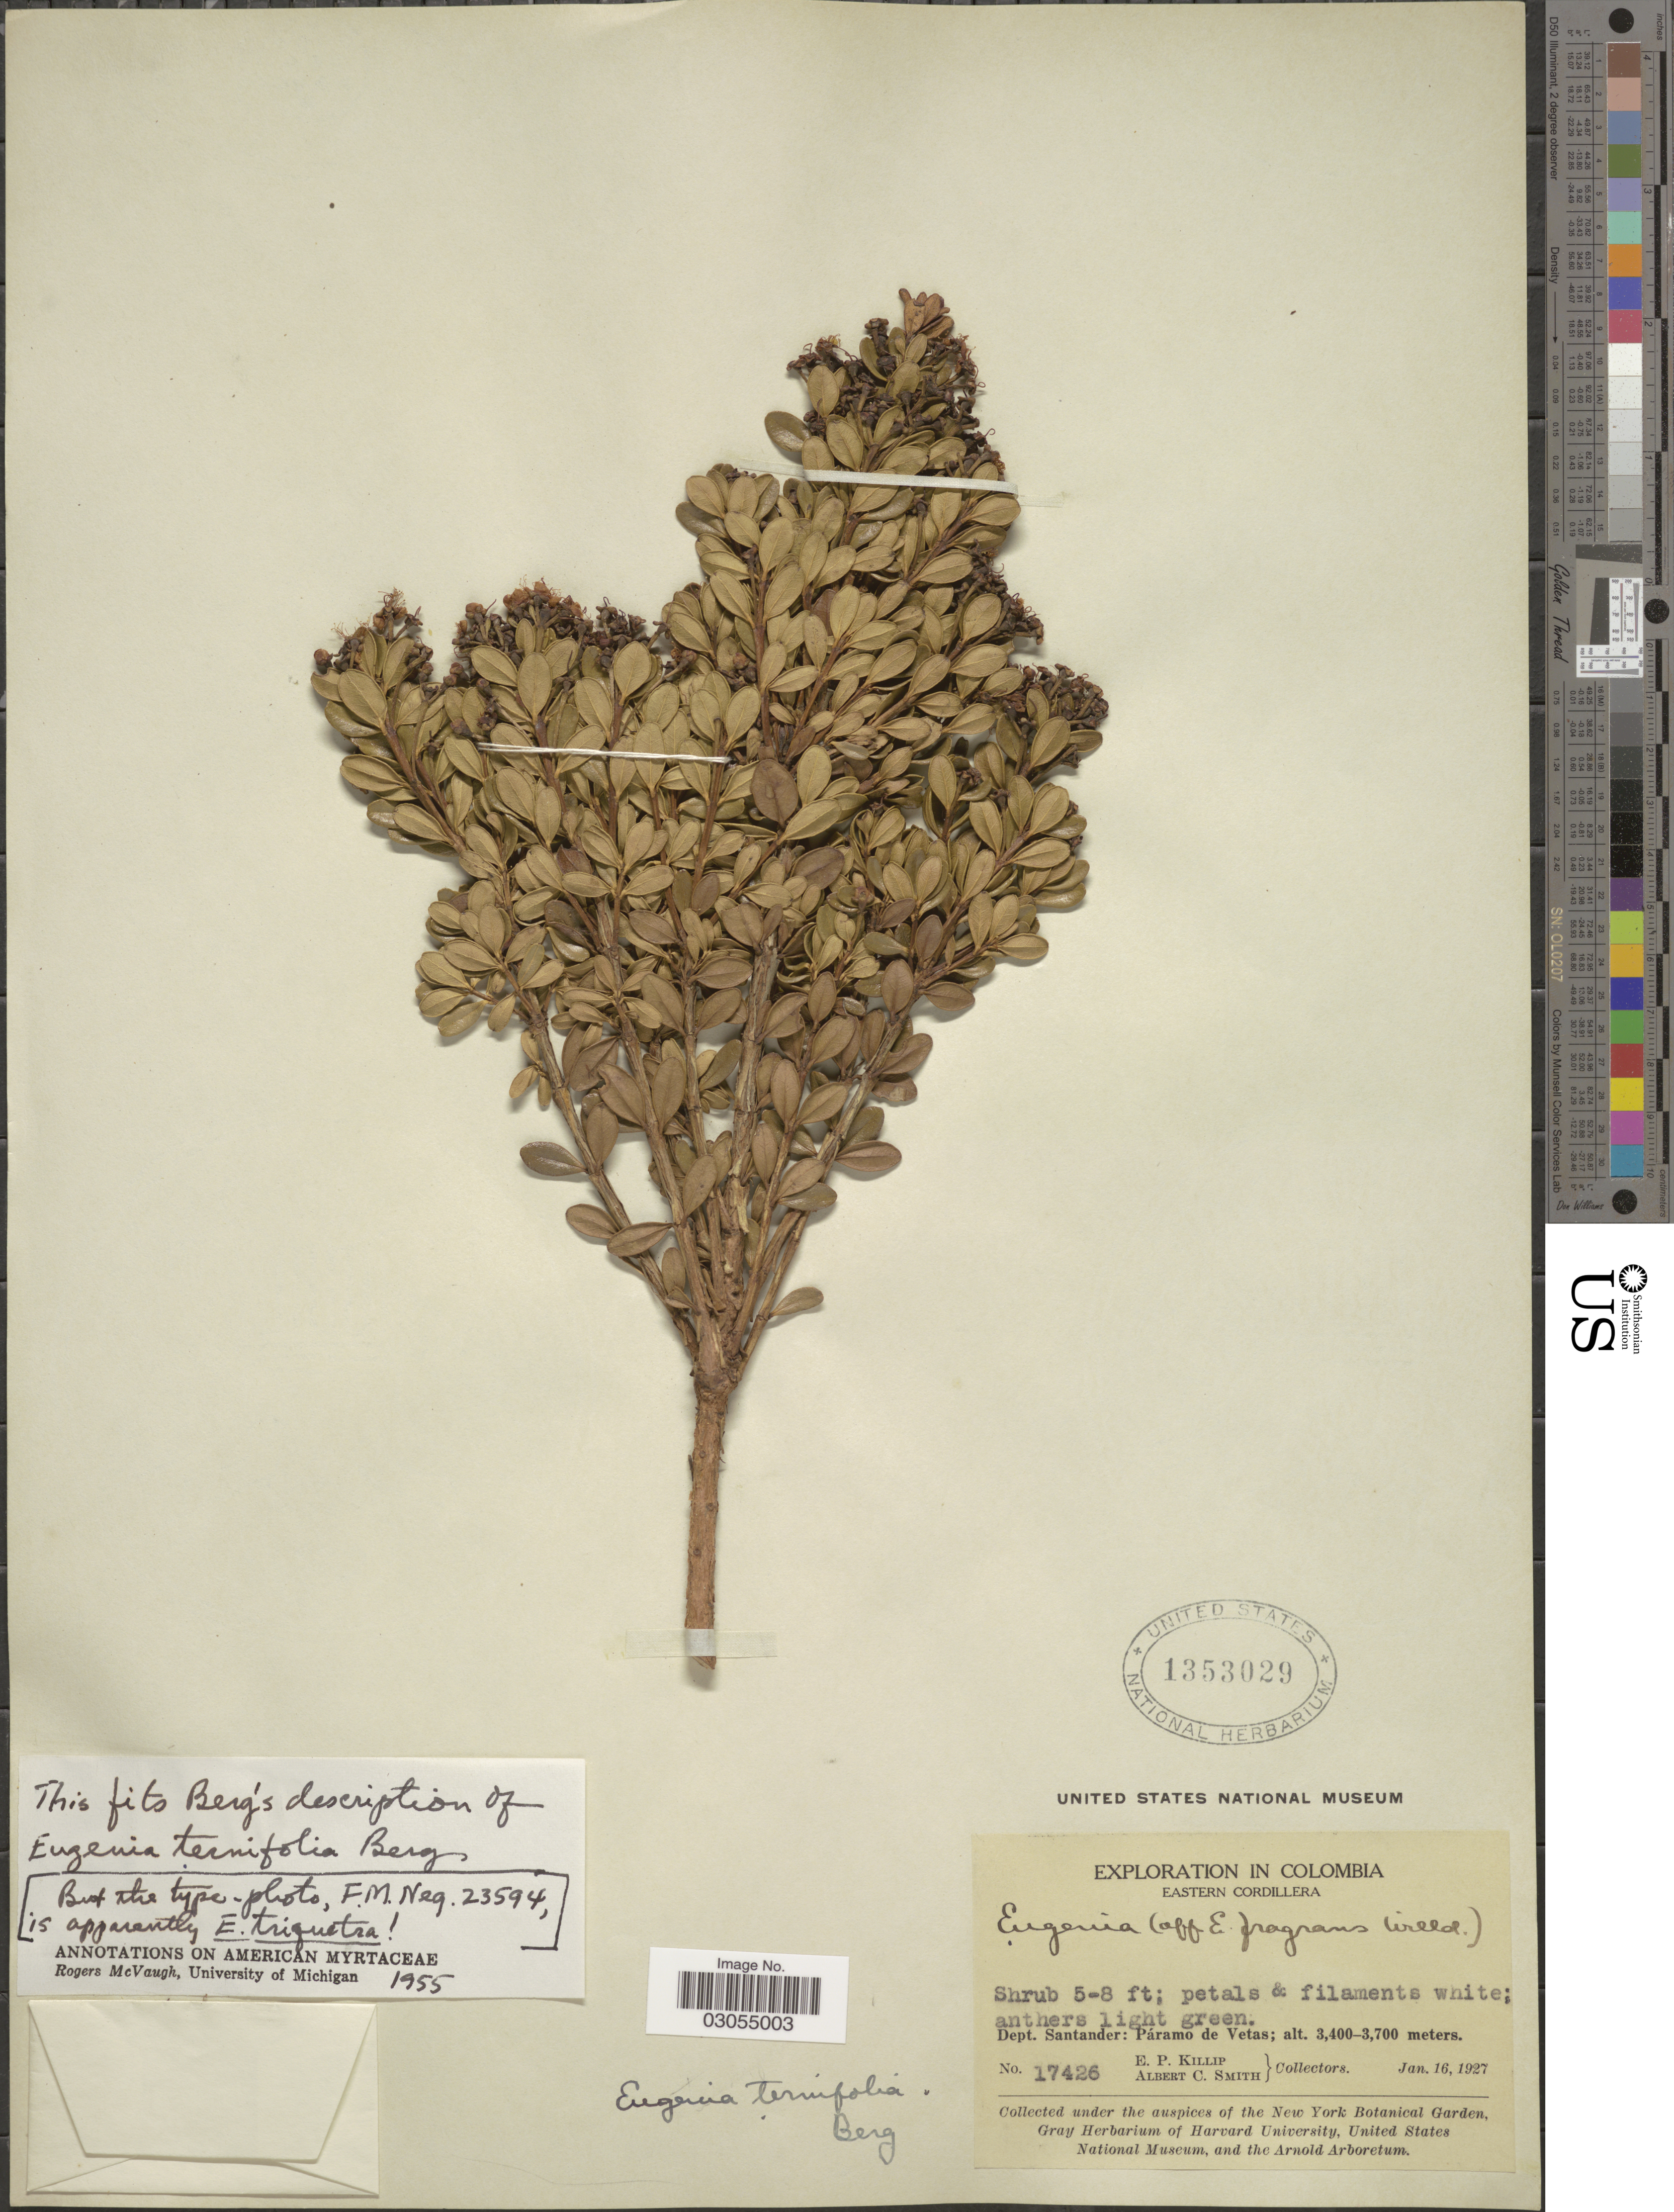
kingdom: Plantae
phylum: Tracheophyta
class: Magnoliopsida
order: Myrtales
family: Myrtaceae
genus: Myrcianthes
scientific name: Myrcianthes myrsinoides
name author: (Kunth) Grifo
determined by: Strong, Mark T., (BOT), Smithsonian Institution - National Museum of Natural History (UNITED STATES)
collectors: E. P. Killip & A. C. Smith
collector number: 17426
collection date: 1927-01-16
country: Colombia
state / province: Santander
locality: Eastern Cordillera, Dept. Santander: Páramo de Vetas.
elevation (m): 3400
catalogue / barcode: US 1353029